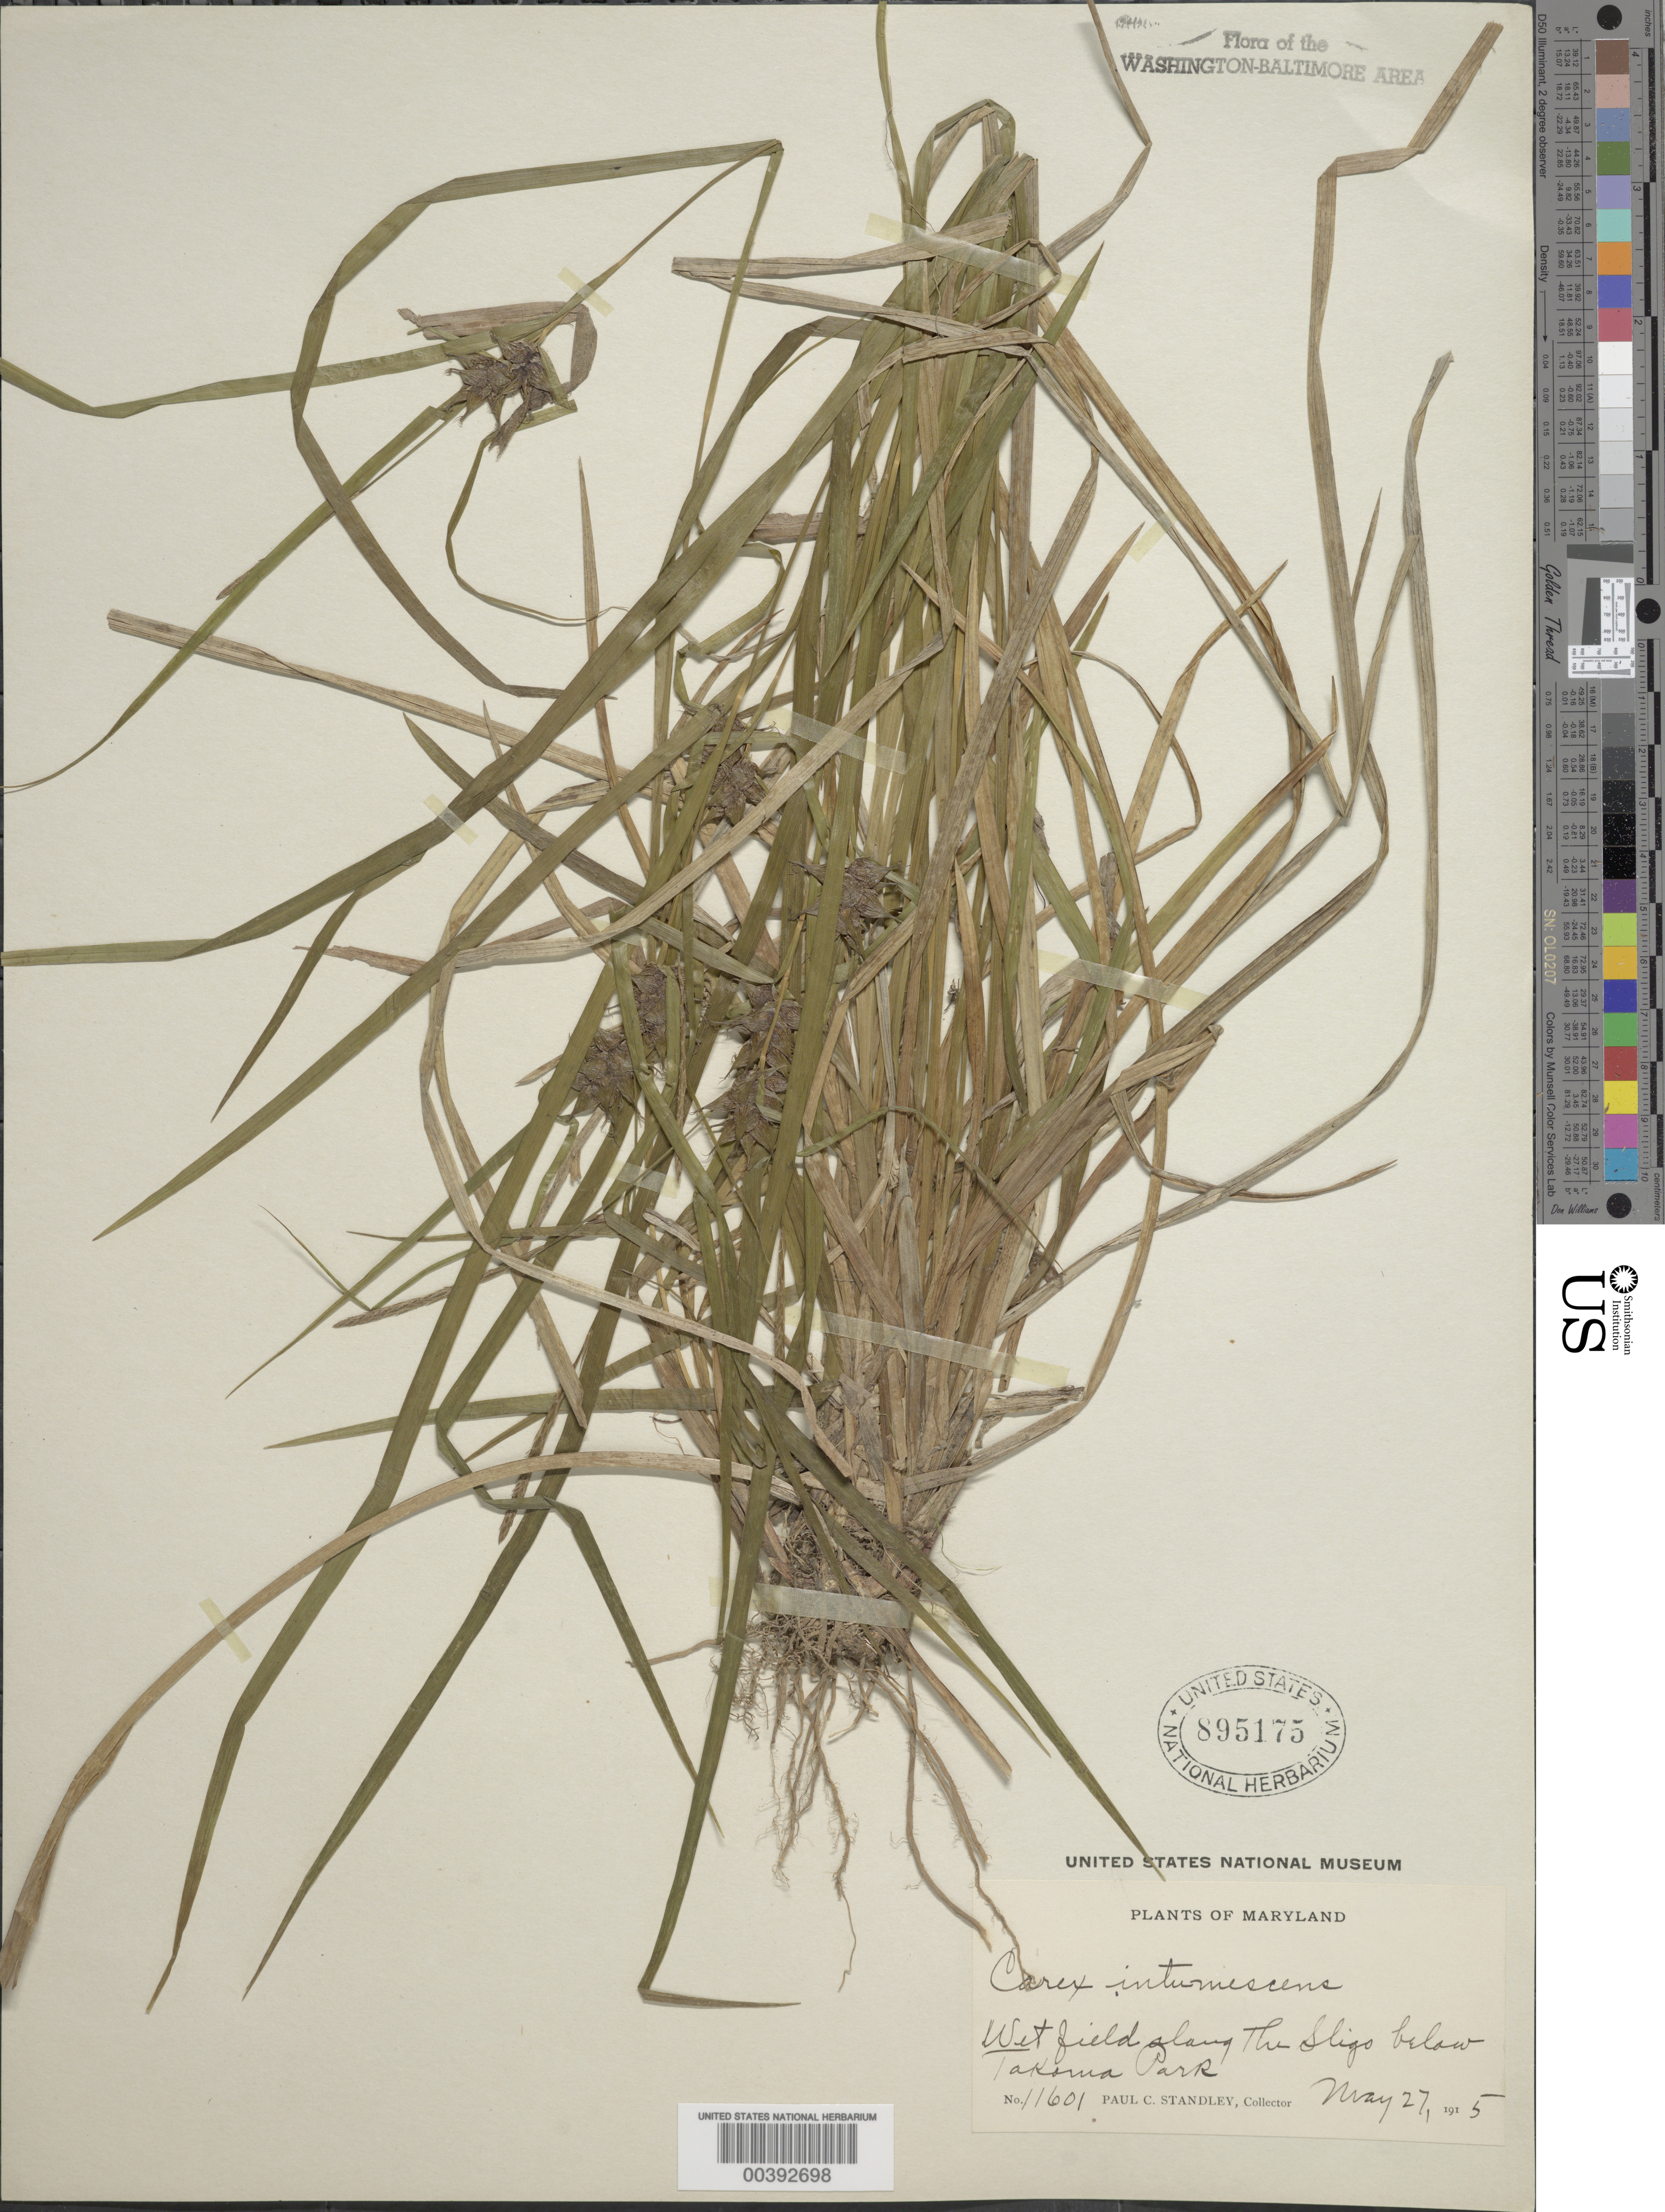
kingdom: Plantae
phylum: Tracheophyta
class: Liliopsida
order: Poales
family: Cyperaceae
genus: Carex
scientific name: Carex intumescens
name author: Rudge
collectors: P. C. Standley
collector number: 11601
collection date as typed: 27 May 1915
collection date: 1915-05-27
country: United States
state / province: Maryland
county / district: Montgomery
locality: The Sligo below Takoma Park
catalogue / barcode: US 895175